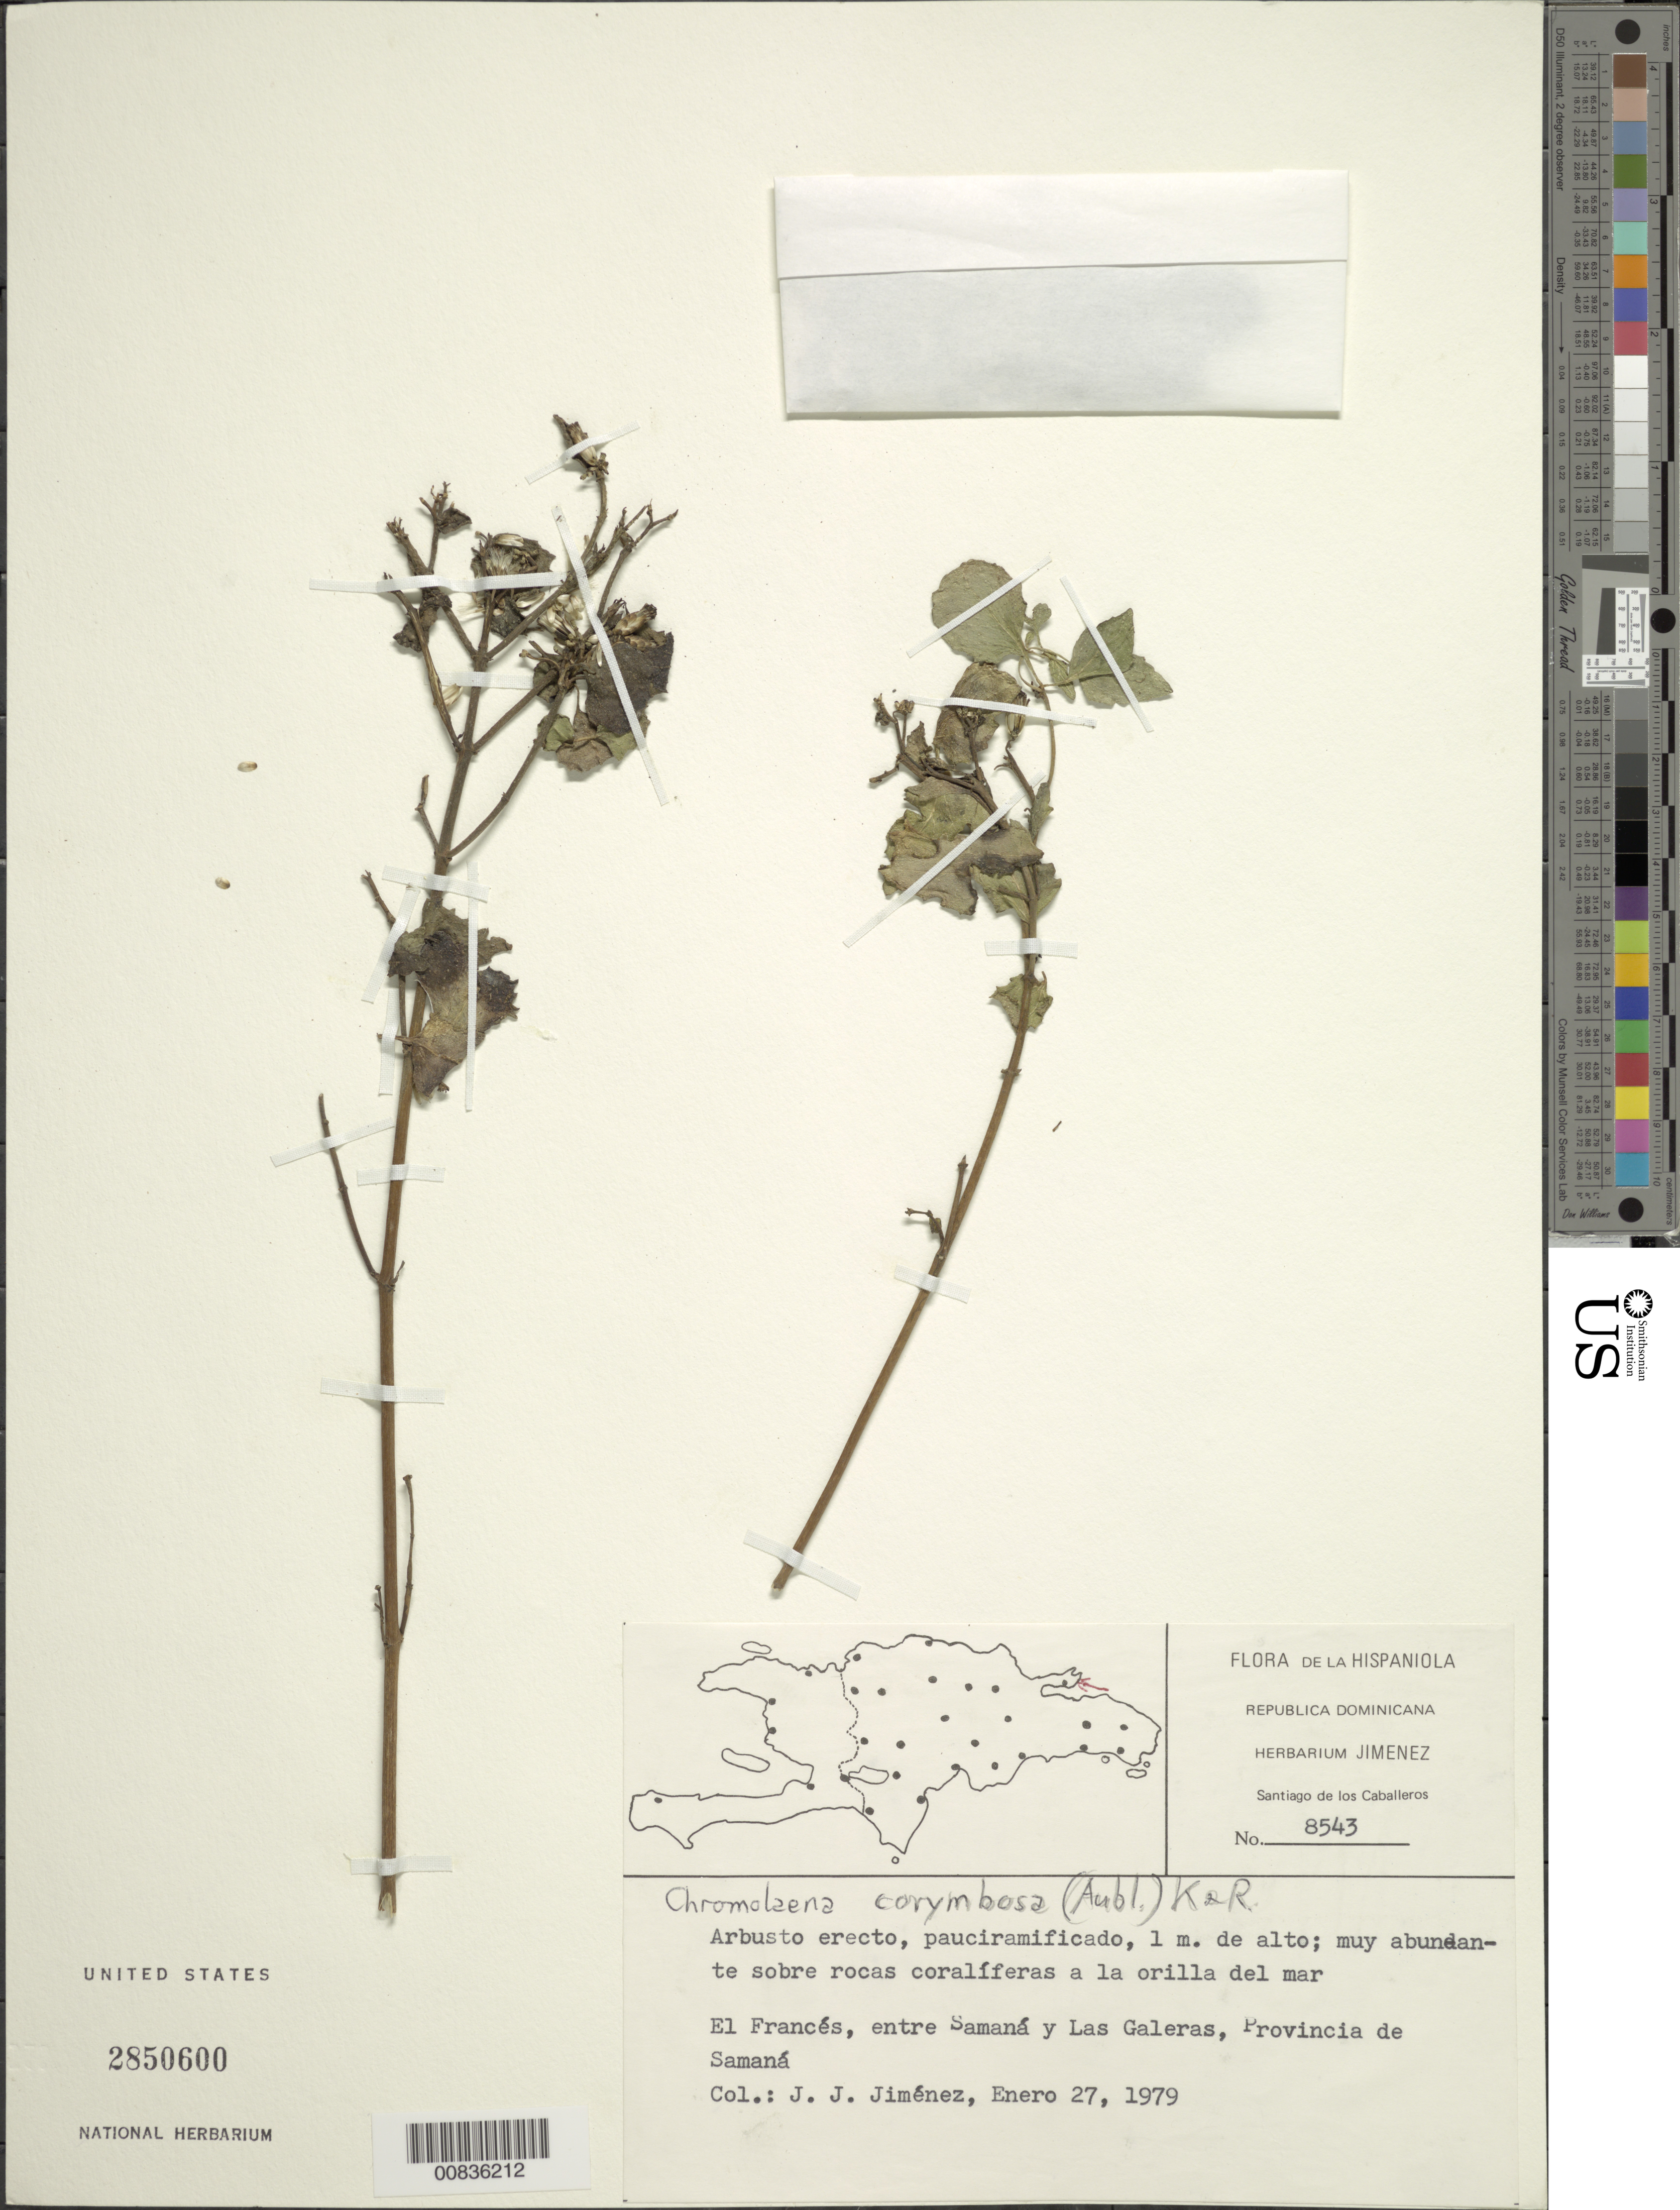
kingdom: Plantae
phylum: Tracheophyta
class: Magnoliopsida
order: Asterales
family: Asteraceae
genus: Chromolaena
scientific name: Chromolaena corymbosa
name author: (Aubl.) R.M. King & H. Rob.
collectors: J. J. Jiménez Almonte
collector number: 8543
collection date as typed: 27 Jan 1979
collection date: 1979-01-27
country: Dominican Republic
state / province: Samana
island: Hispaniola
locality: El Francés, entre Samaná y Las Galeras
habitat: Sobre rocas coralíferas a la orilla del mar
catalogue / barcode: US 2850600